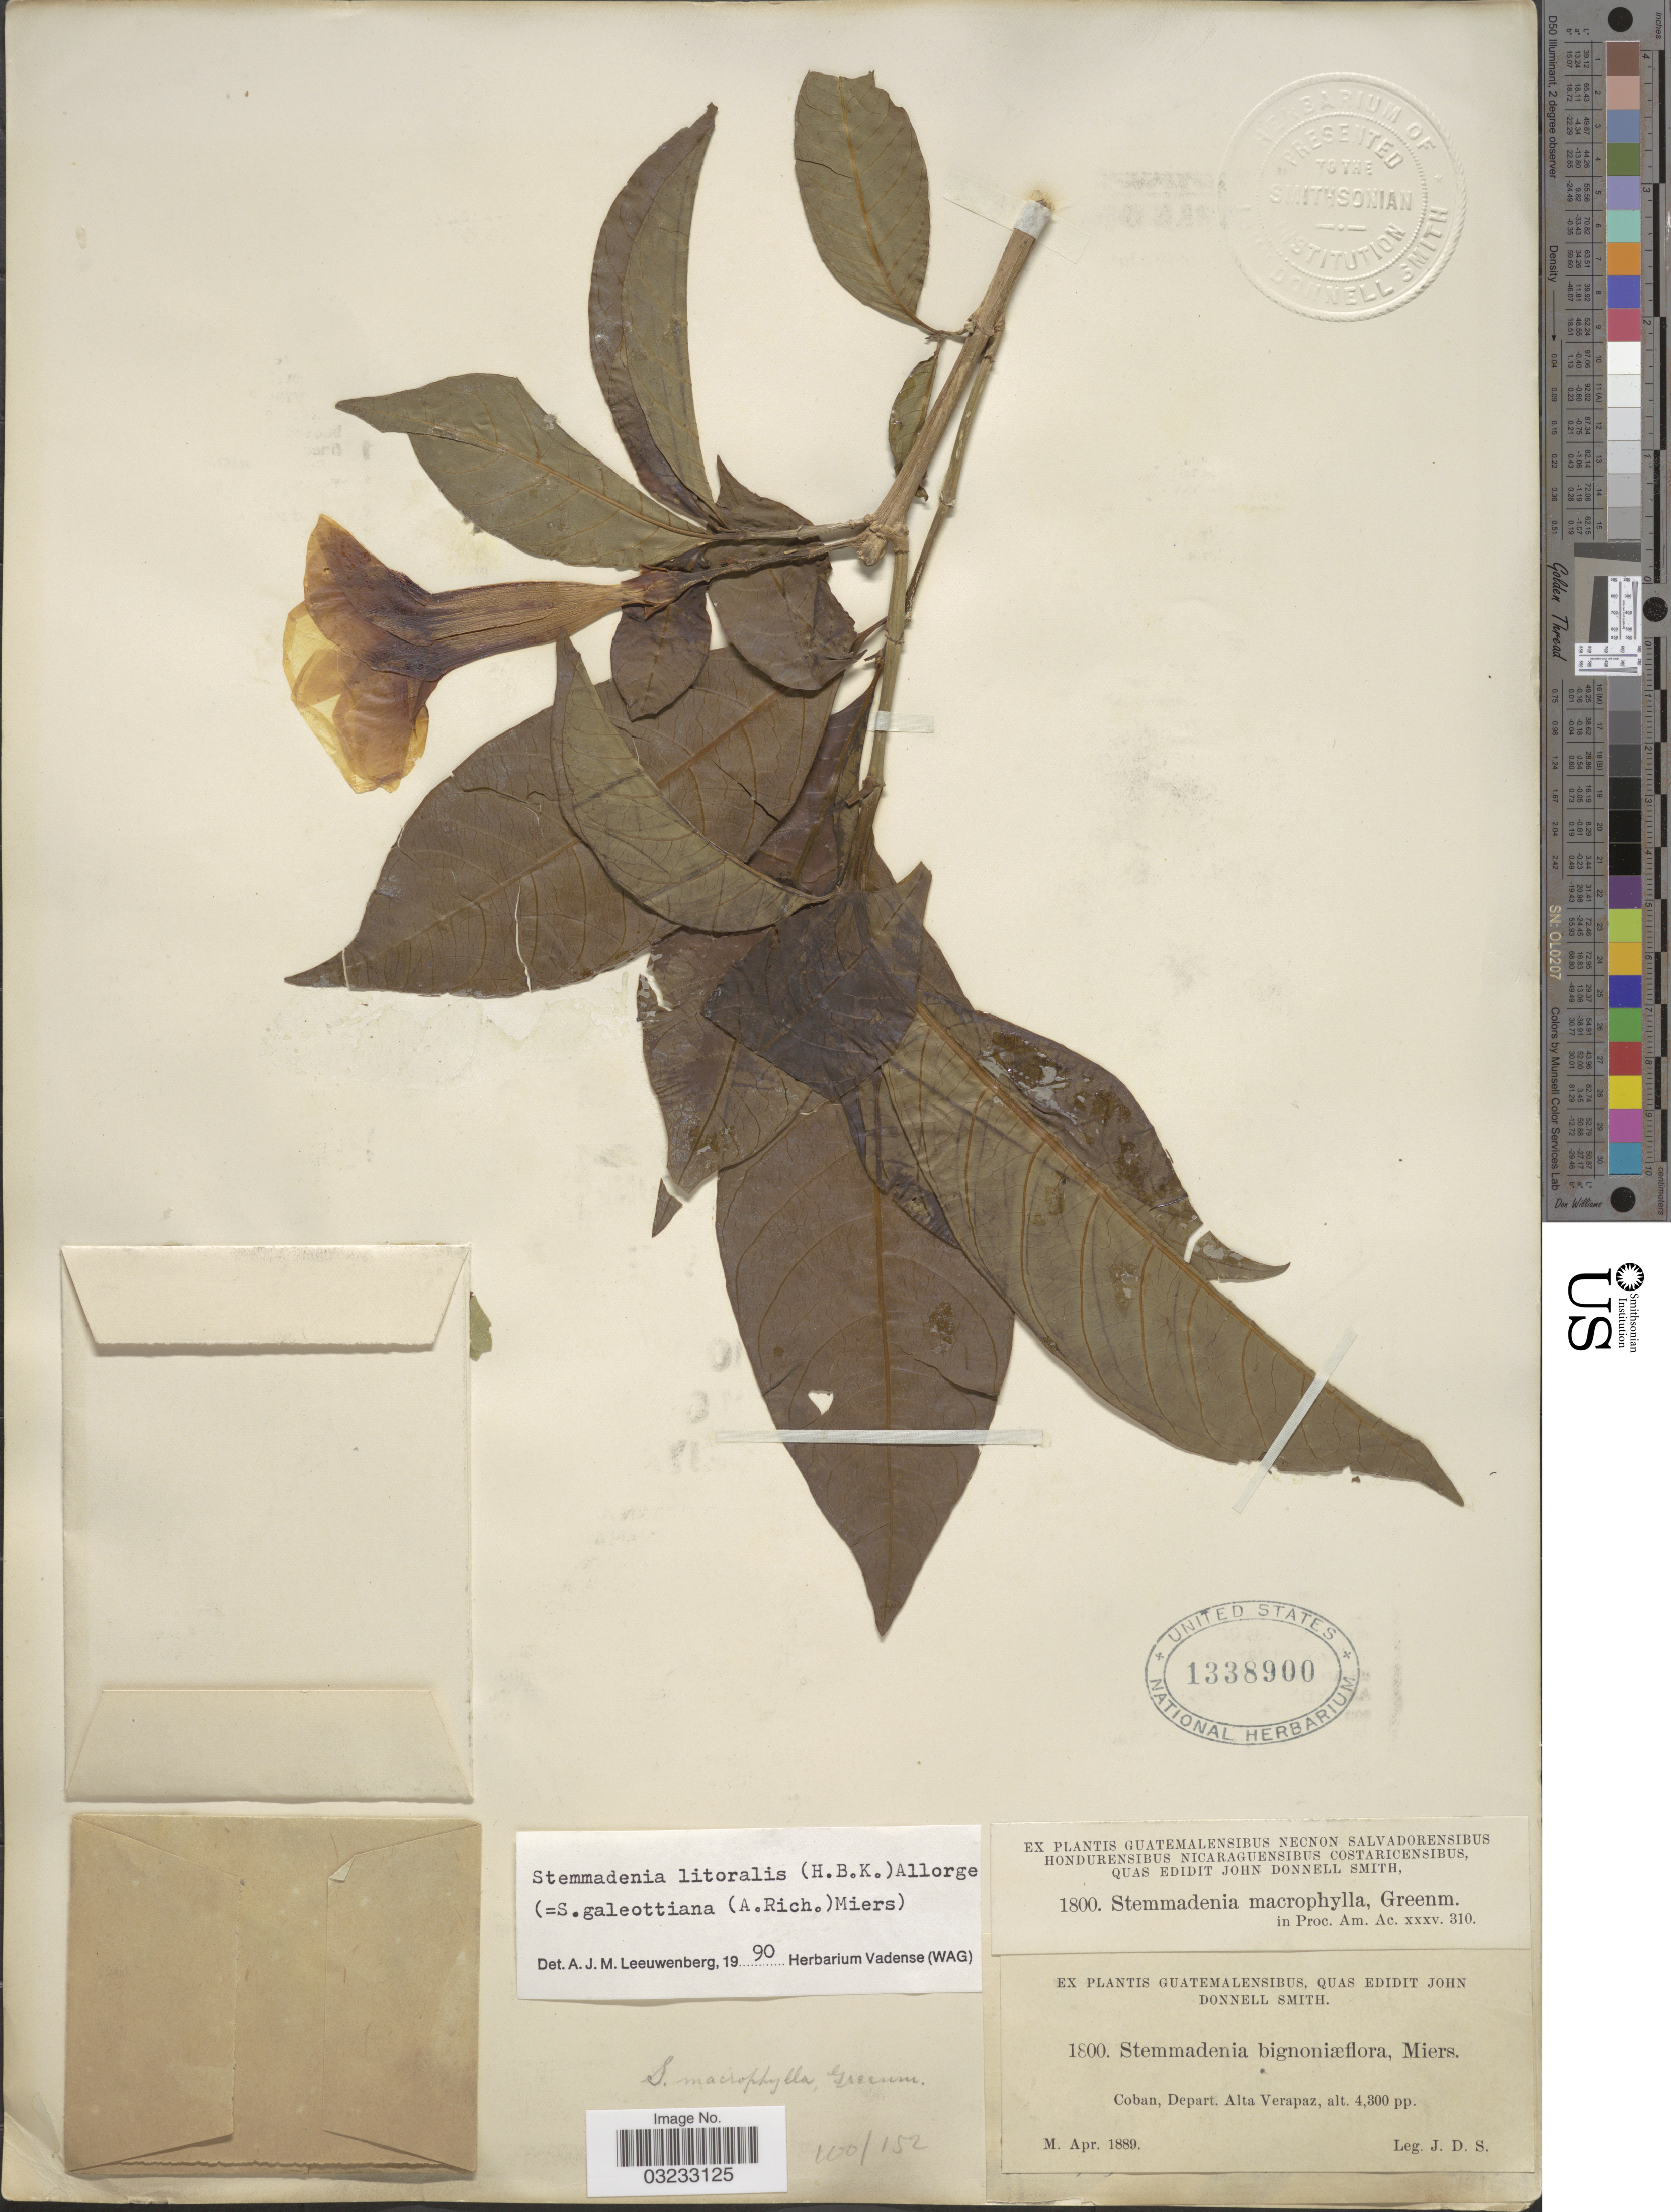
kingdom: Plantae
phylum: Tracheophyta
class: Magnoliopsida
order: Gentianales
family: Apocynaceae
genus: Stemmadenia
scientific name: Stemmadenia litoralis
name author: (Kunth) L. Allorge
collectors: J. Donnell Smith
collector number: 1800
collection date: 1889-04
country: Guatemala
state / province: Alta Verapaz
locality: Coban, Depart. Alta Verapaz.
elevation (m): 1311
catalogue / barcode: US 1338900